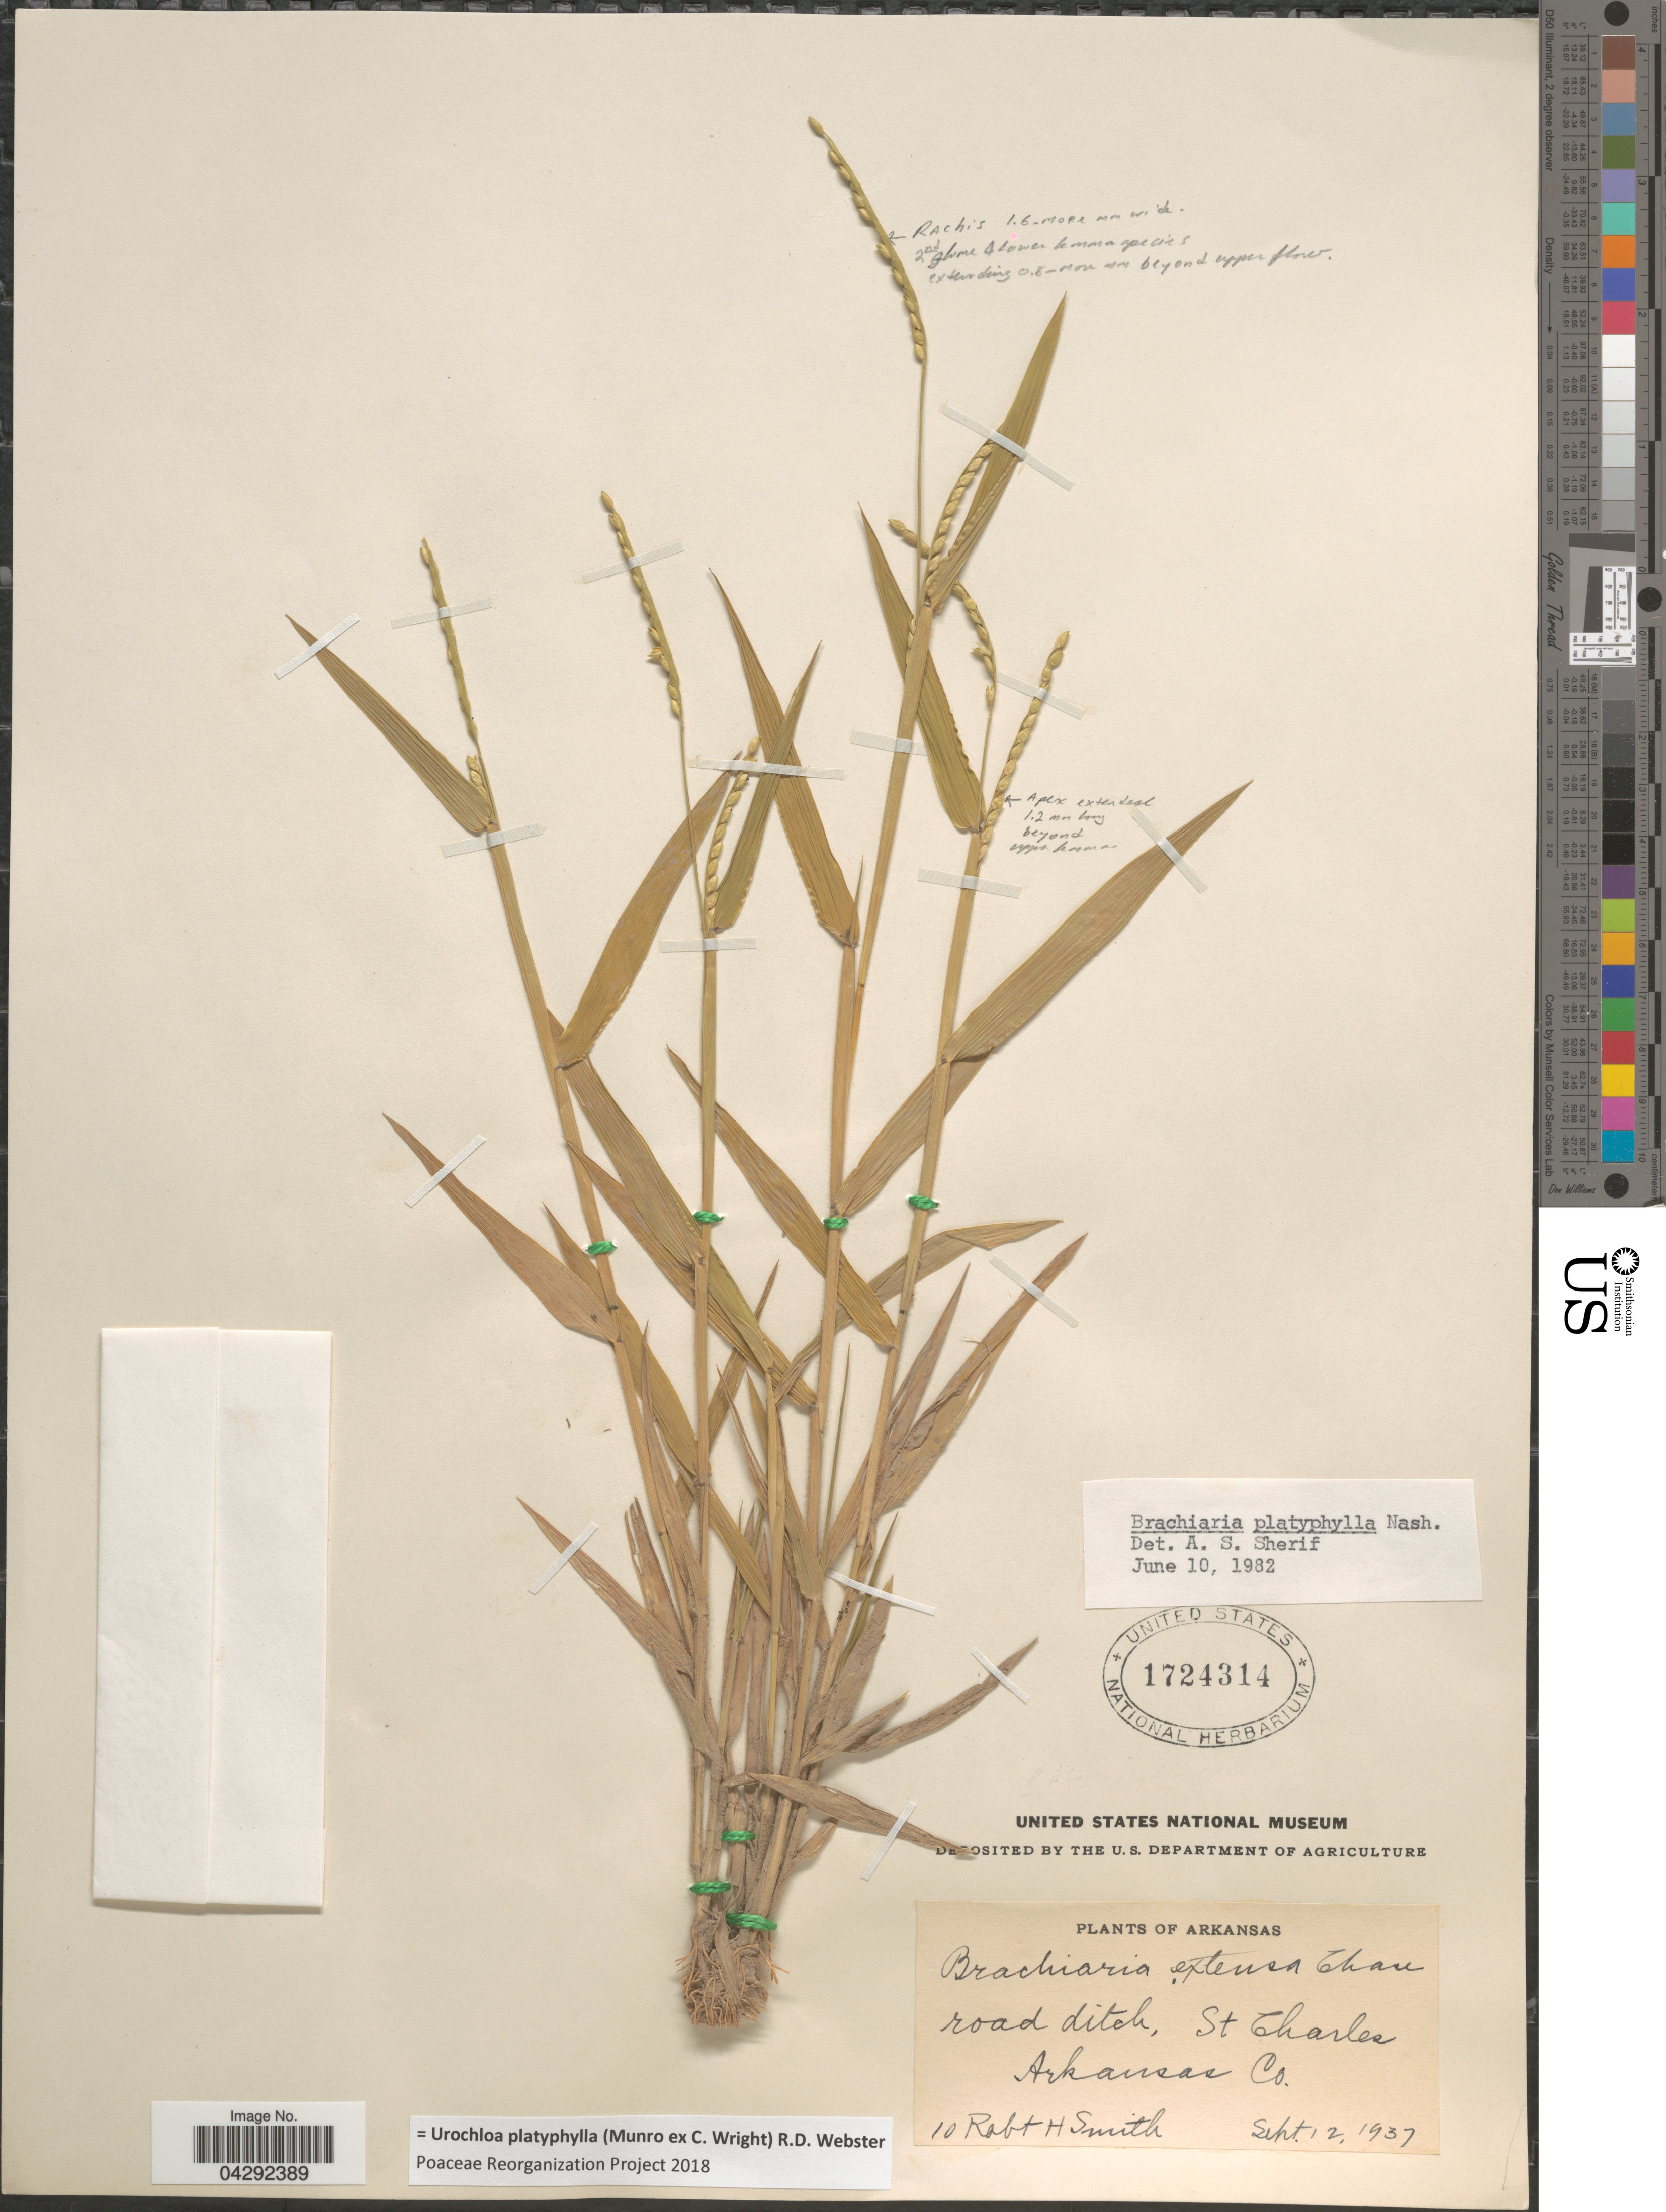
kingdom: Plantae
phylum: Tracheophyta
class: Liliopsida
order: Poales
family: Poaceae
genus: Urochloa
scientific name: Urochloa platyphylla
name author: (Munro ex C. Wright) R.D. Webster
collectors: R. H. Smith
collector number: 10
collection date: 1937-09-12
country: United States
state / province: Arkansas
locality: Road ditch, St Charles. Arkansas Co.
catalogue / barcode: US 1724314